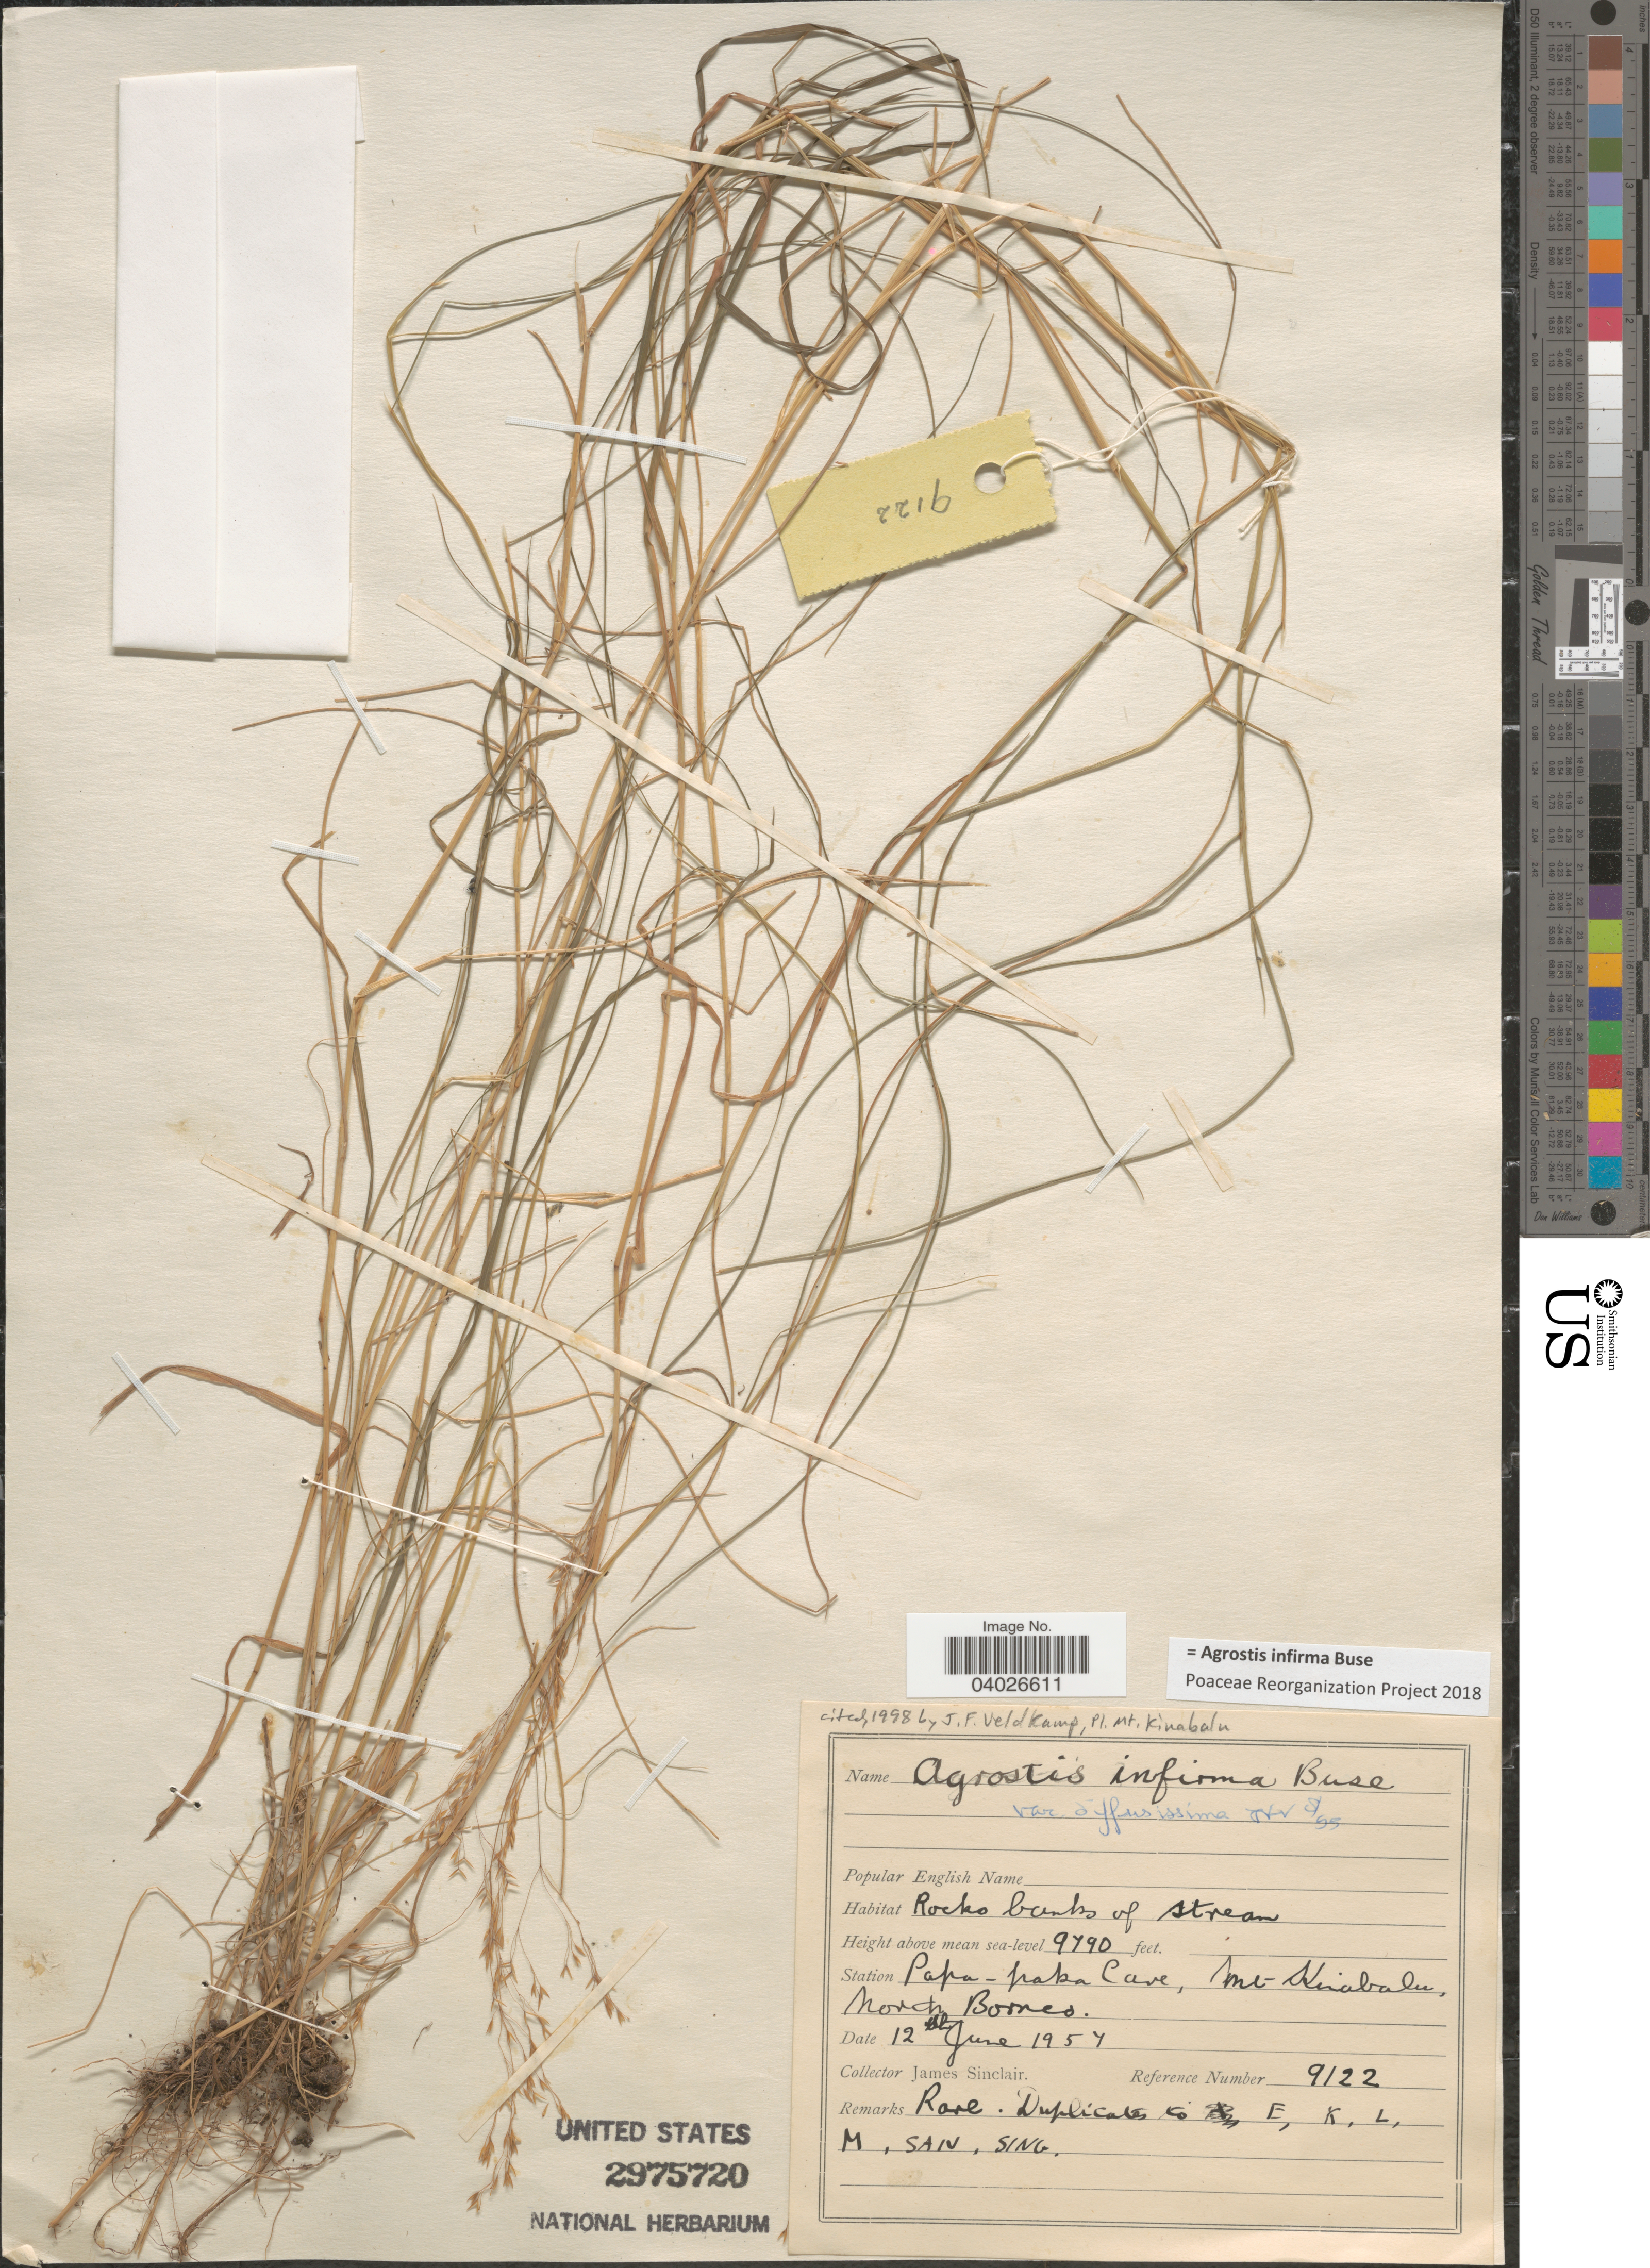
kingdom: Plantae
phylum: Tracheophyta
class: Liliopsida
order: Poales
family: Poaceae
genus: Agrostis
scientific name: Agrostis infirma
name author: Büse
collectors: J. Sinclair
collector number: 9122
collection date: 1957-06-12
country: Malaysia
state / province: Sabah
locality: Station Papa-paka Cave, Mt. Kinabalu, North Borneo.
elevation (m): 2984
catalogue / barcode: US 2975720